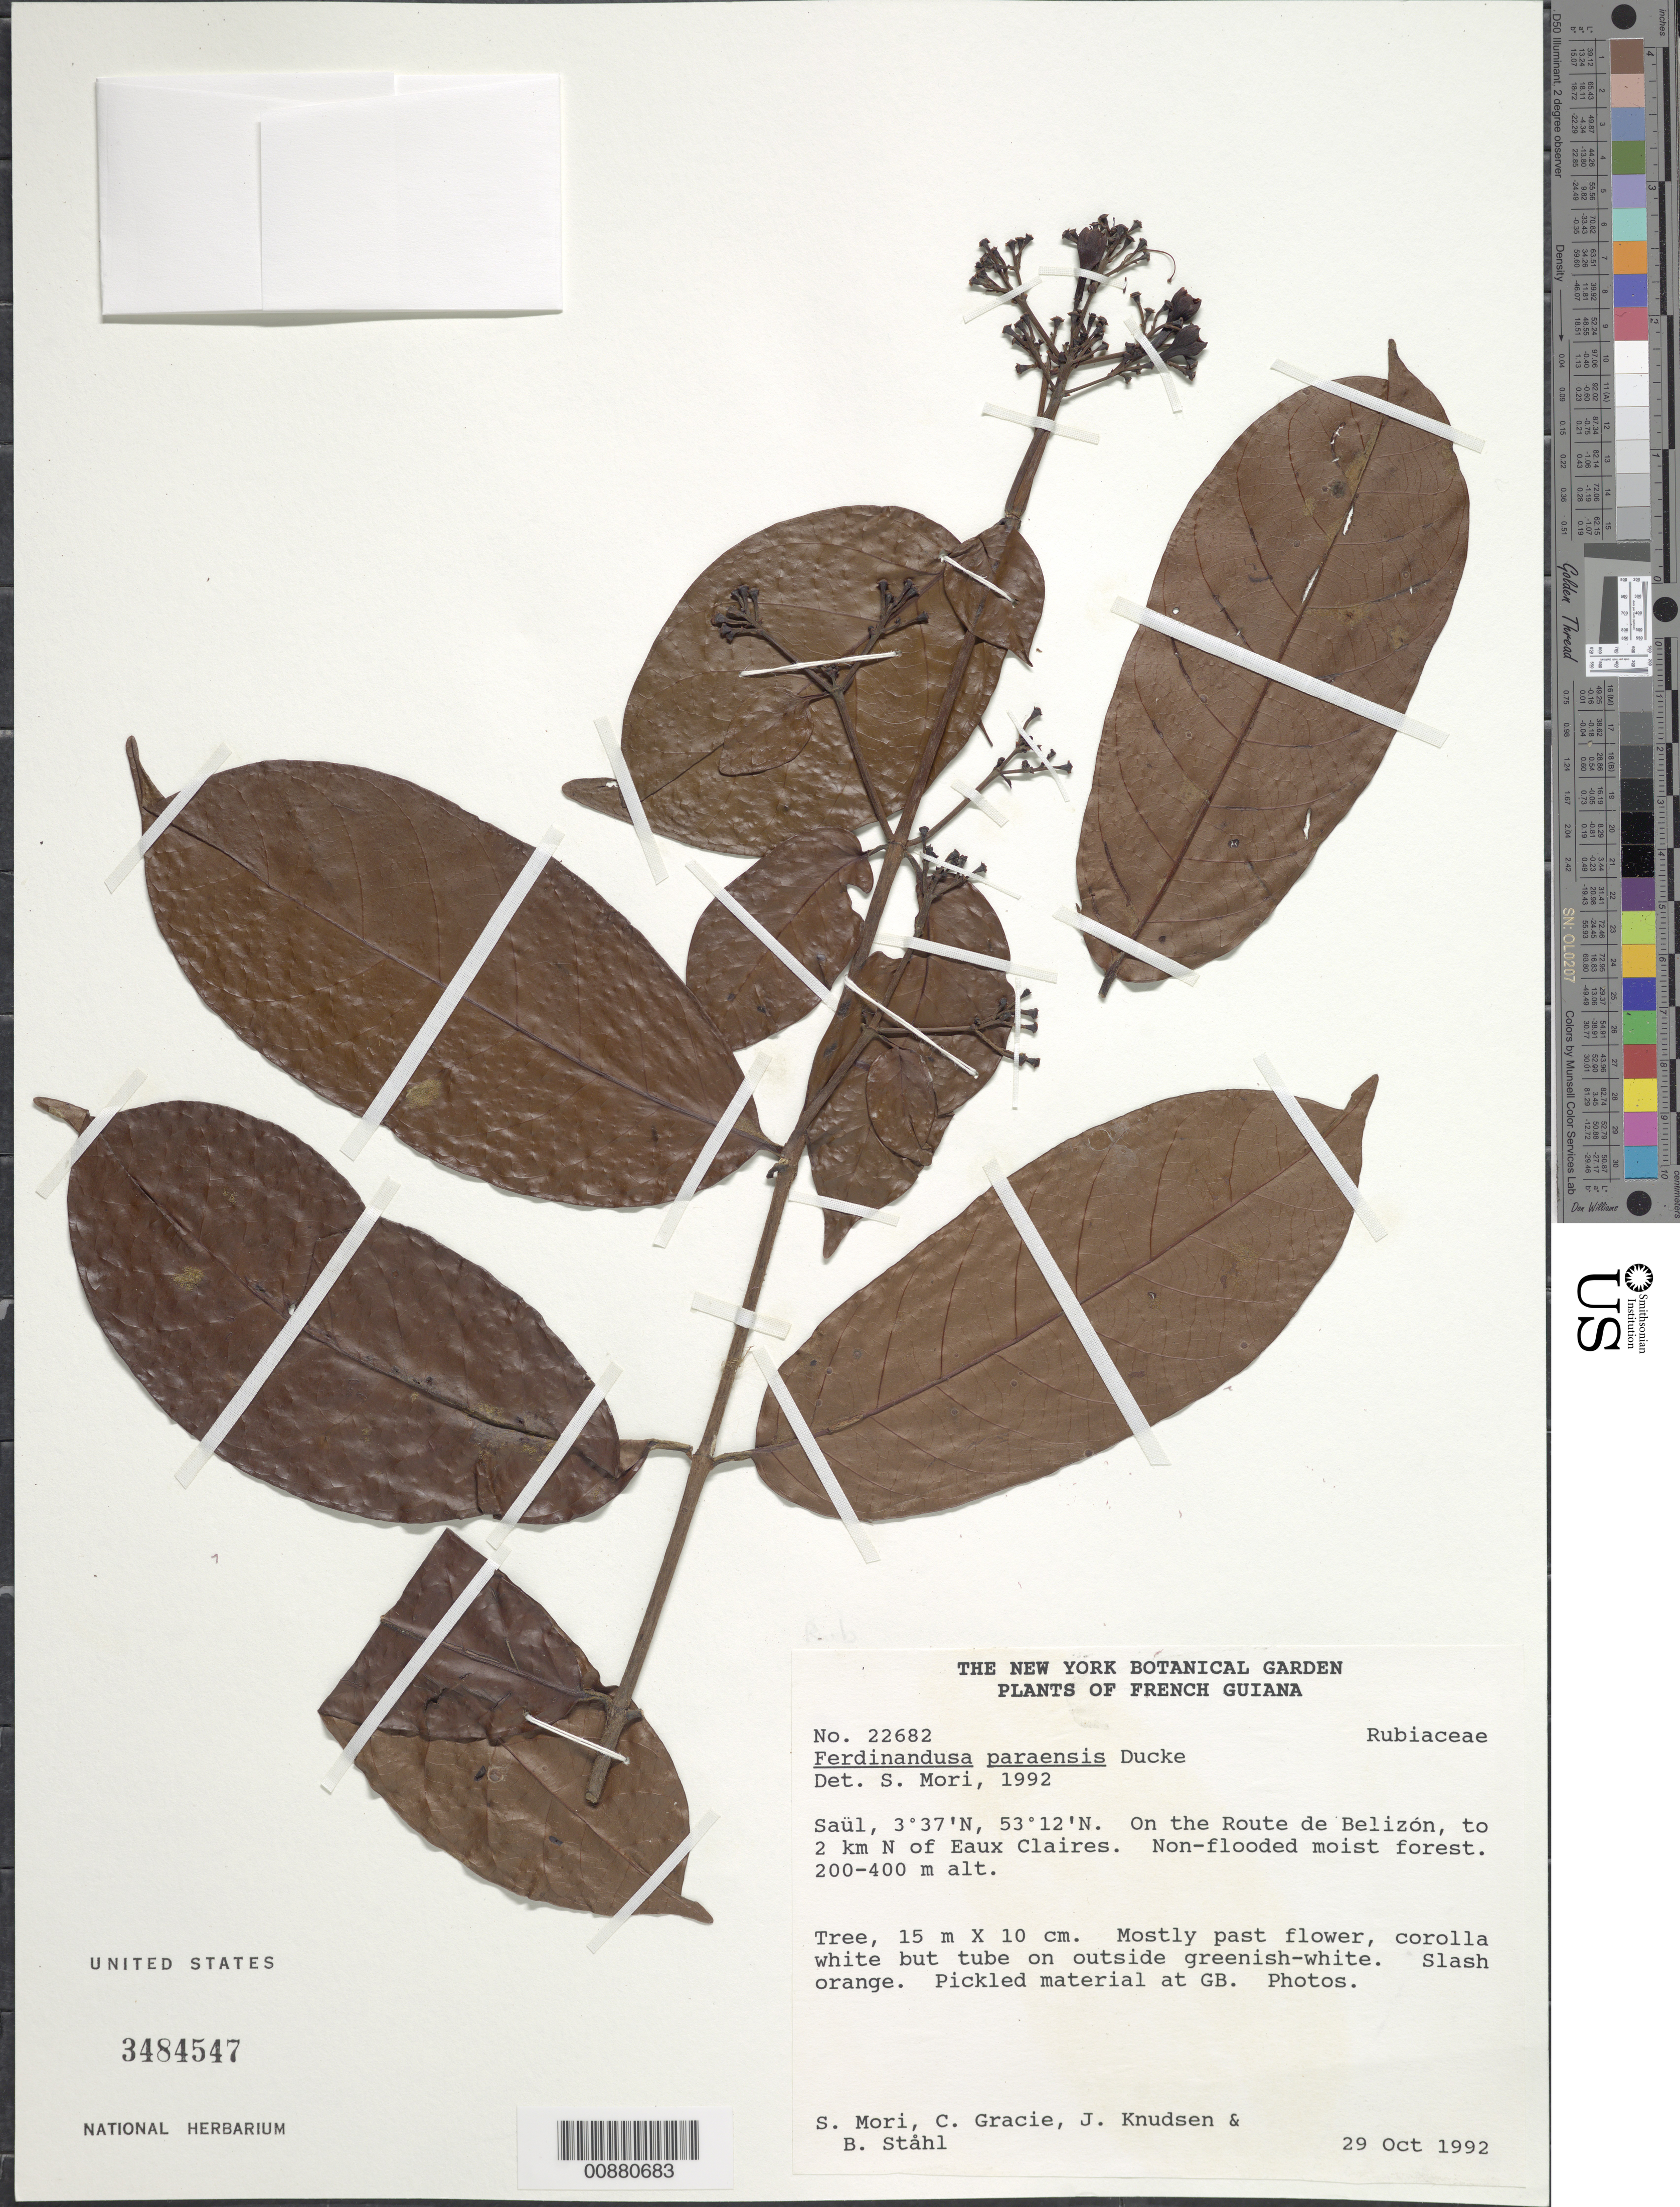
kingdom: Plantae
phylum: Tracheophyta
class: Magnoliopsida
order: Gentianales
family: Rubiaceae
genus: Ferdinandusa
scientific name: Ferdinandusa paraensis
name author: Ducke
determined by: Mori, Scott A.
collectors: S. Mori, C. A. Gracie, J. Knudsen & B. Ståhl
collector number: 22682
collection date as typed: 29-Oct-92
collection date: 1992-10-29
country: French Guiana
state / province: Saint-Laurent-du-Maroni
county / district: Saül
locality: Saül, Route de Bélizon, to 2 km N of Eaux Claires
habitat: Non-flooded moist forest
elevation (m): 200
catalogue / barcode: US 3484547